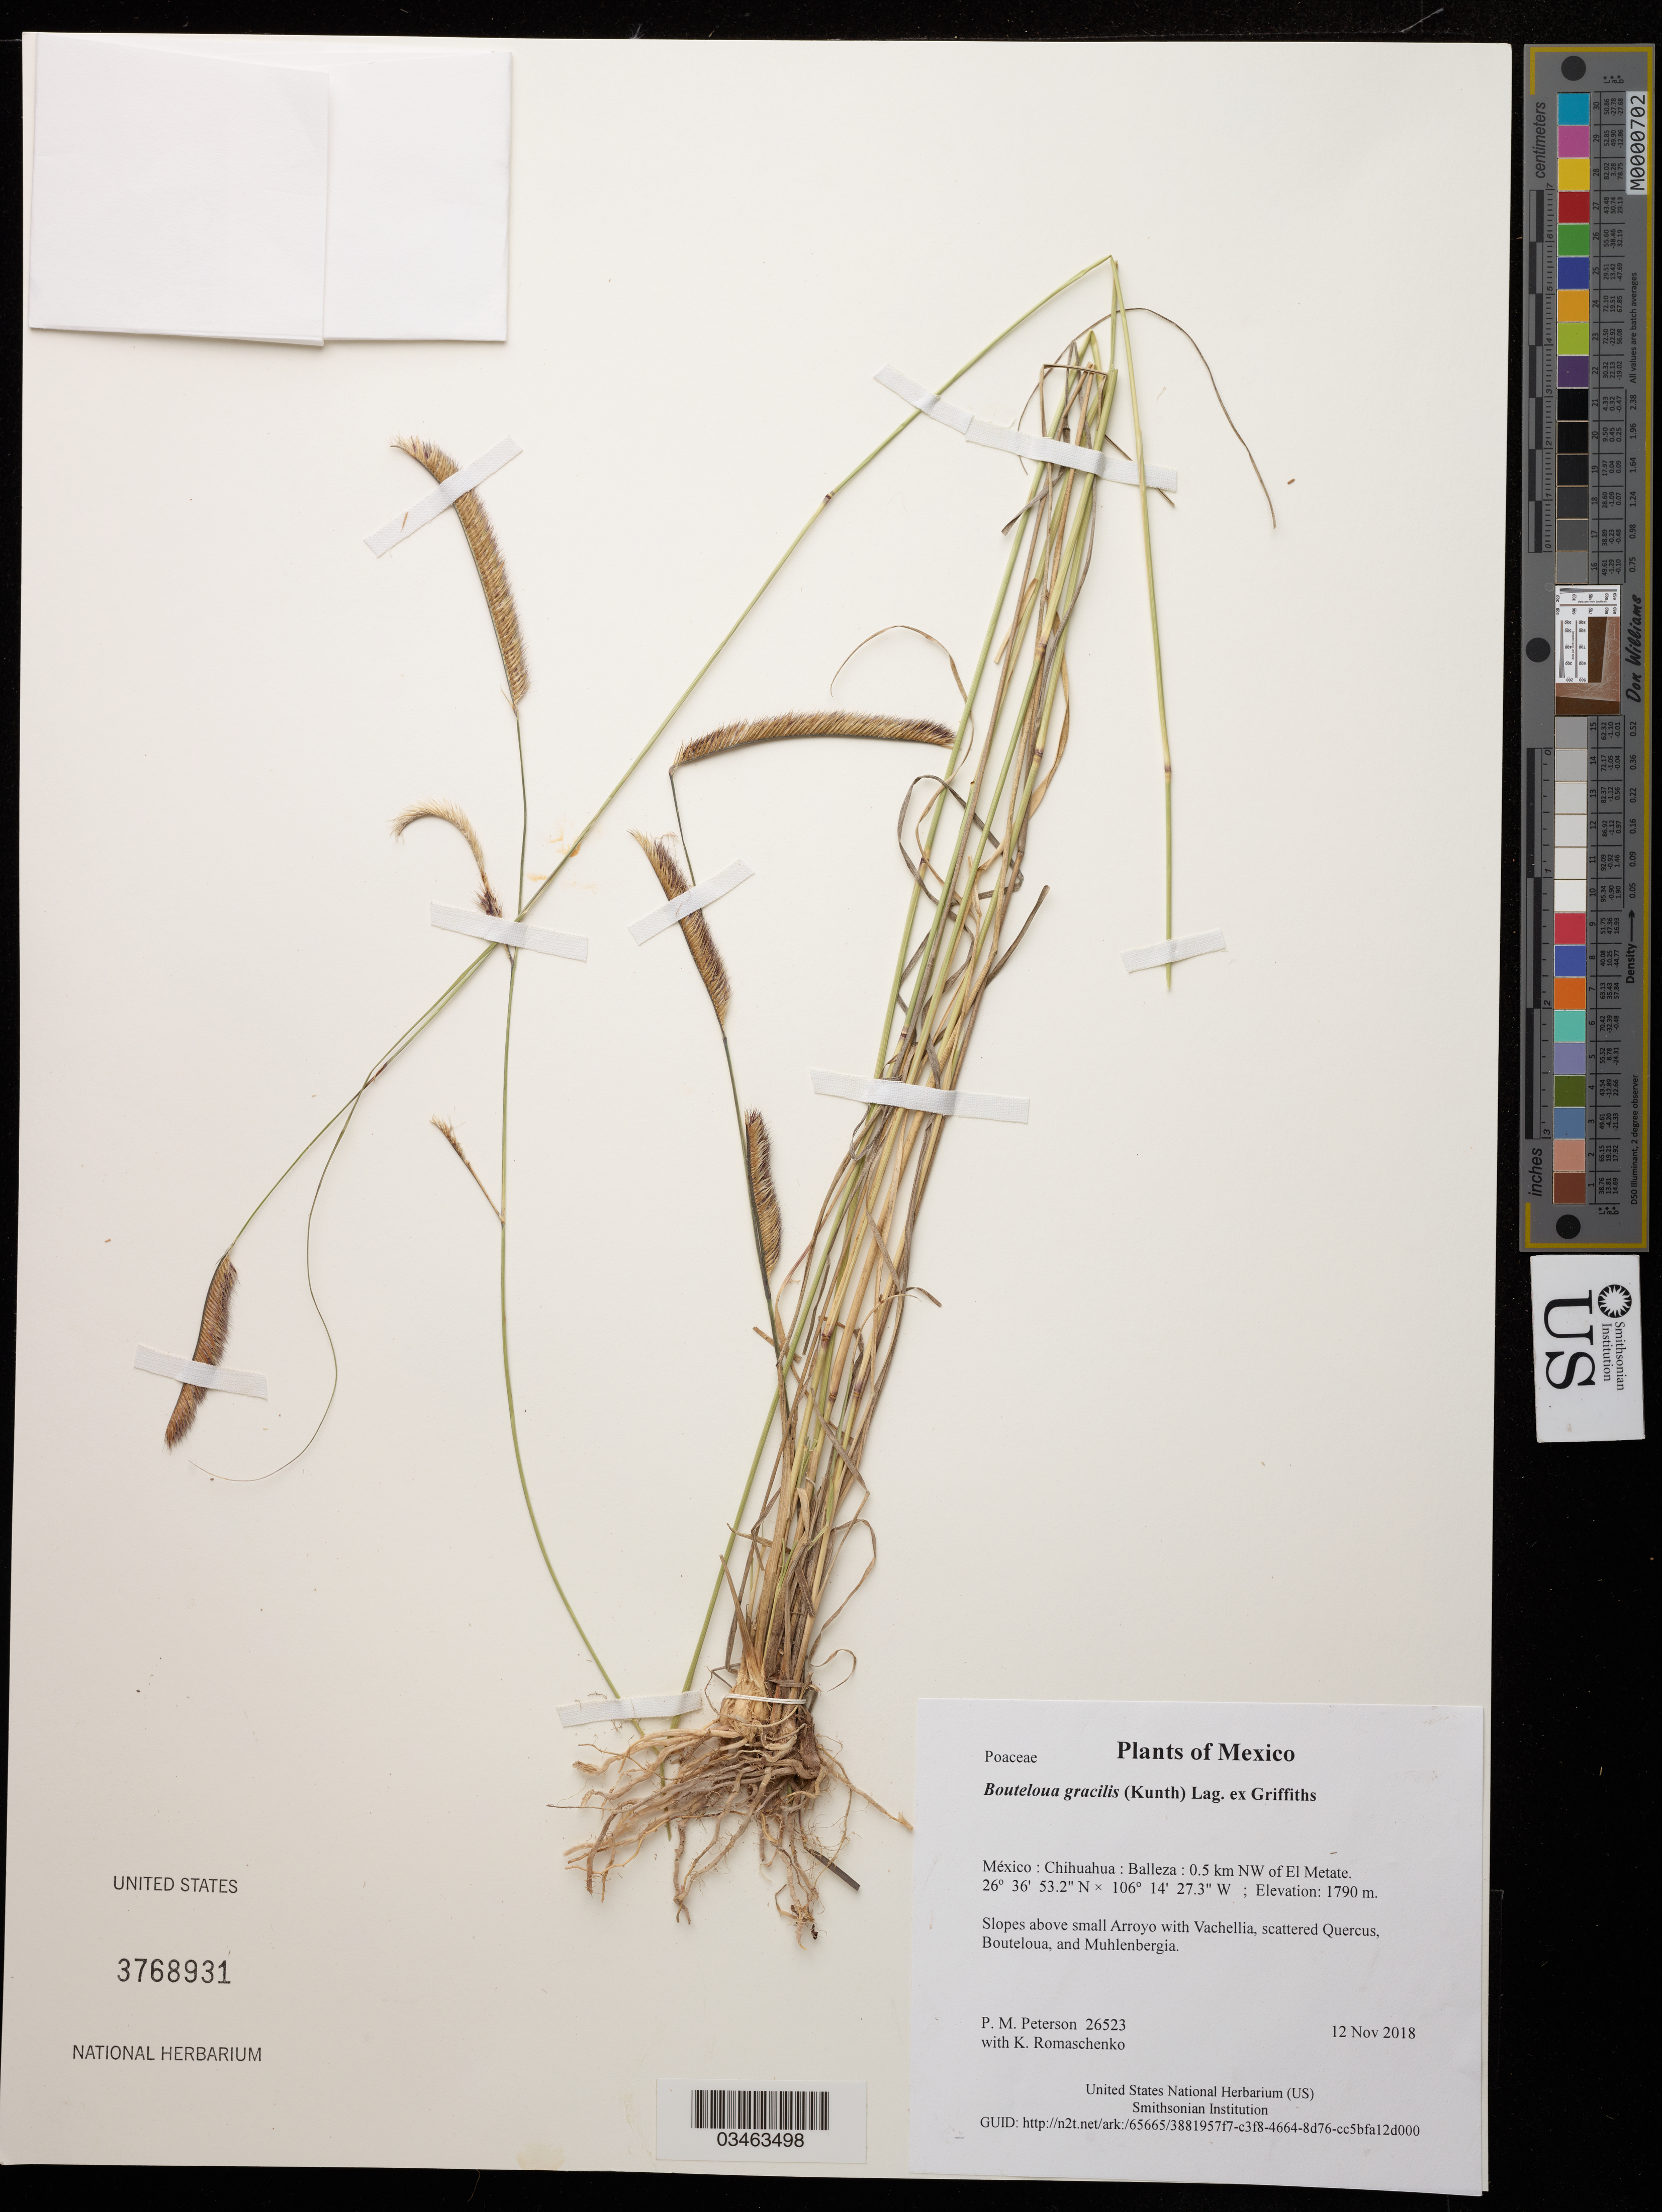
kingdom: Plantae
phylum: Tracheophyta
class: Liliopsida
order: Poales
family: Poaceae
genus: Bouteloua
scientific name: Bouteloua gracilis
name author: (Kunth) Lag. ex Griffiths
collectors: P. M. Peterson & K. Romaschenko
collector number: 26523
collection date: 2018-11-12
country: México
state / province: Chihuahua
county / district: Balleza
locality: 0.5 km NW of El Metate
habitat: Slopes above small Arroyo with Vachellia, scattered Quercus, Bouteloua, and Muhlenbergia.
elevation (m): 1790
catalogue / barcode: US 3768931